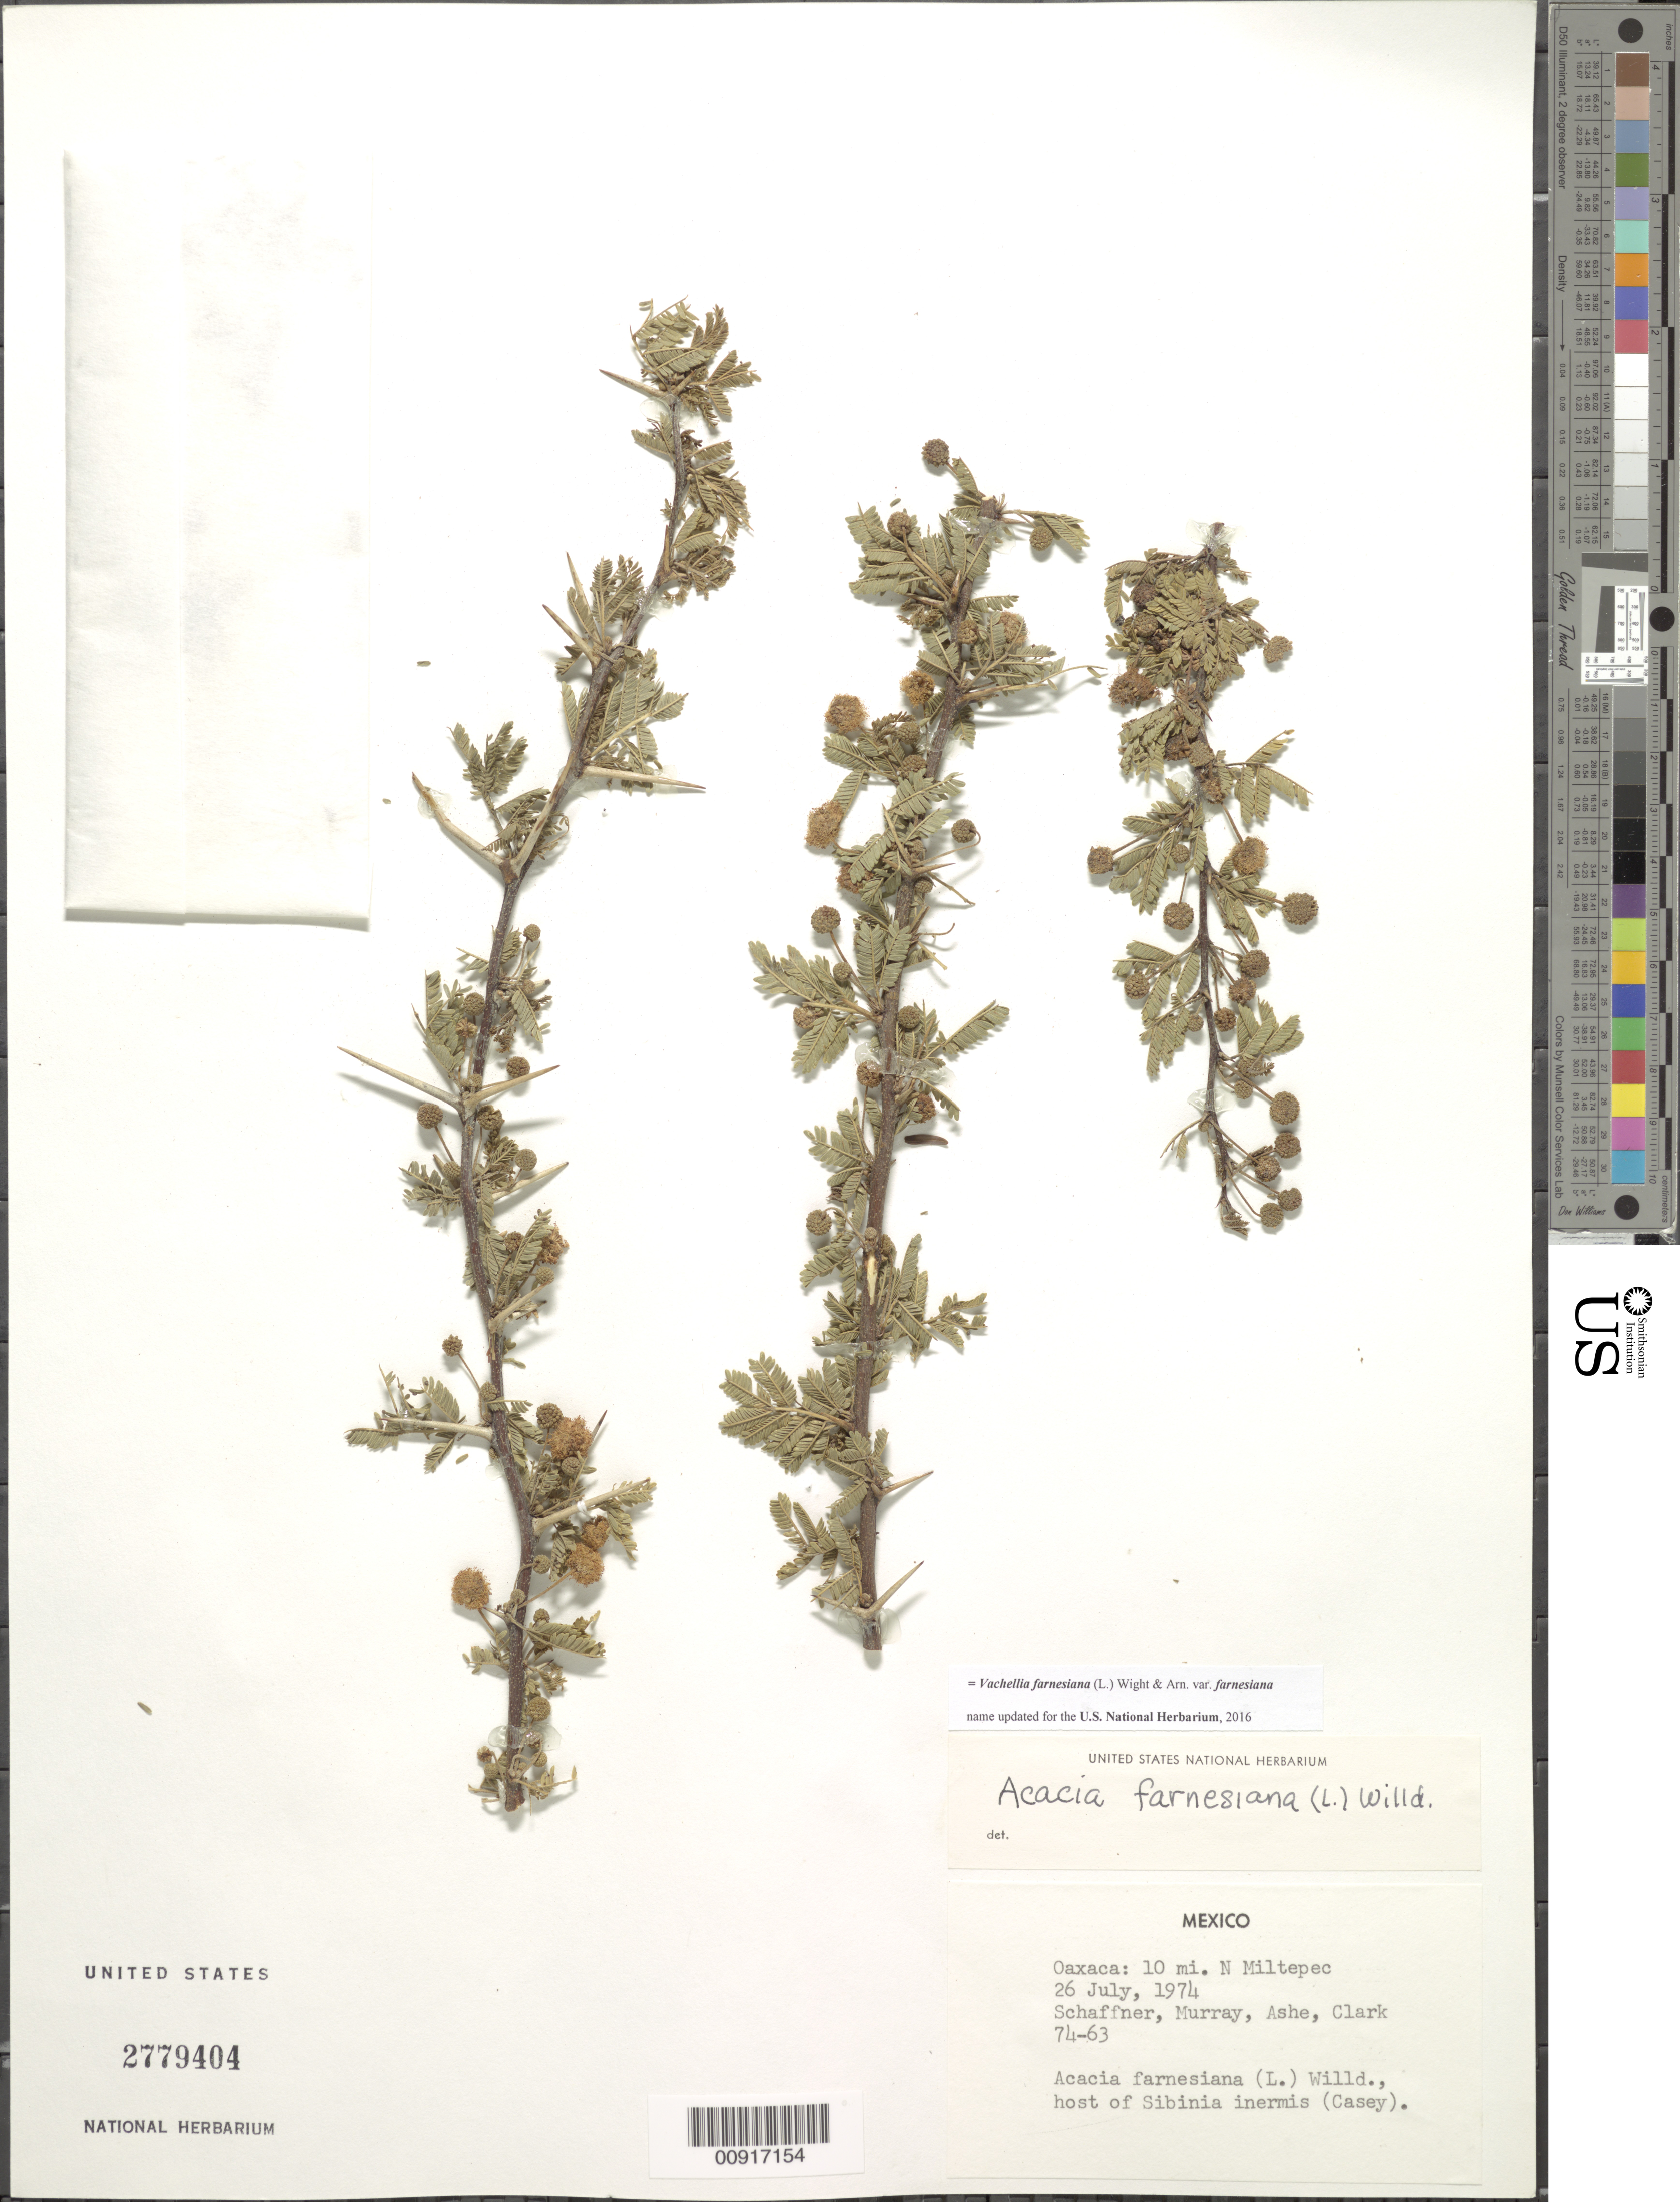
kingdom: Plantae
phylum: Tracheophyta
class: Magnoliopsida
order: Fabales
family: Fabaceae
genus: Vachellia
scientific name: Vachellia farnesiana var. farnesiana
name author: (L.) Wight & Arn.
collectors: -. Schaffner, Murray, --, -- Ashe & -- Clark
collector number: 74-63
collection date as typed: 26 Jul 1974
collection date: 1974-07-26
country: Mexico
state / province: Oaxaca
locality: Oaxaca: 10 mi. N Miltepec.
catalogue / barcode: US 2779404